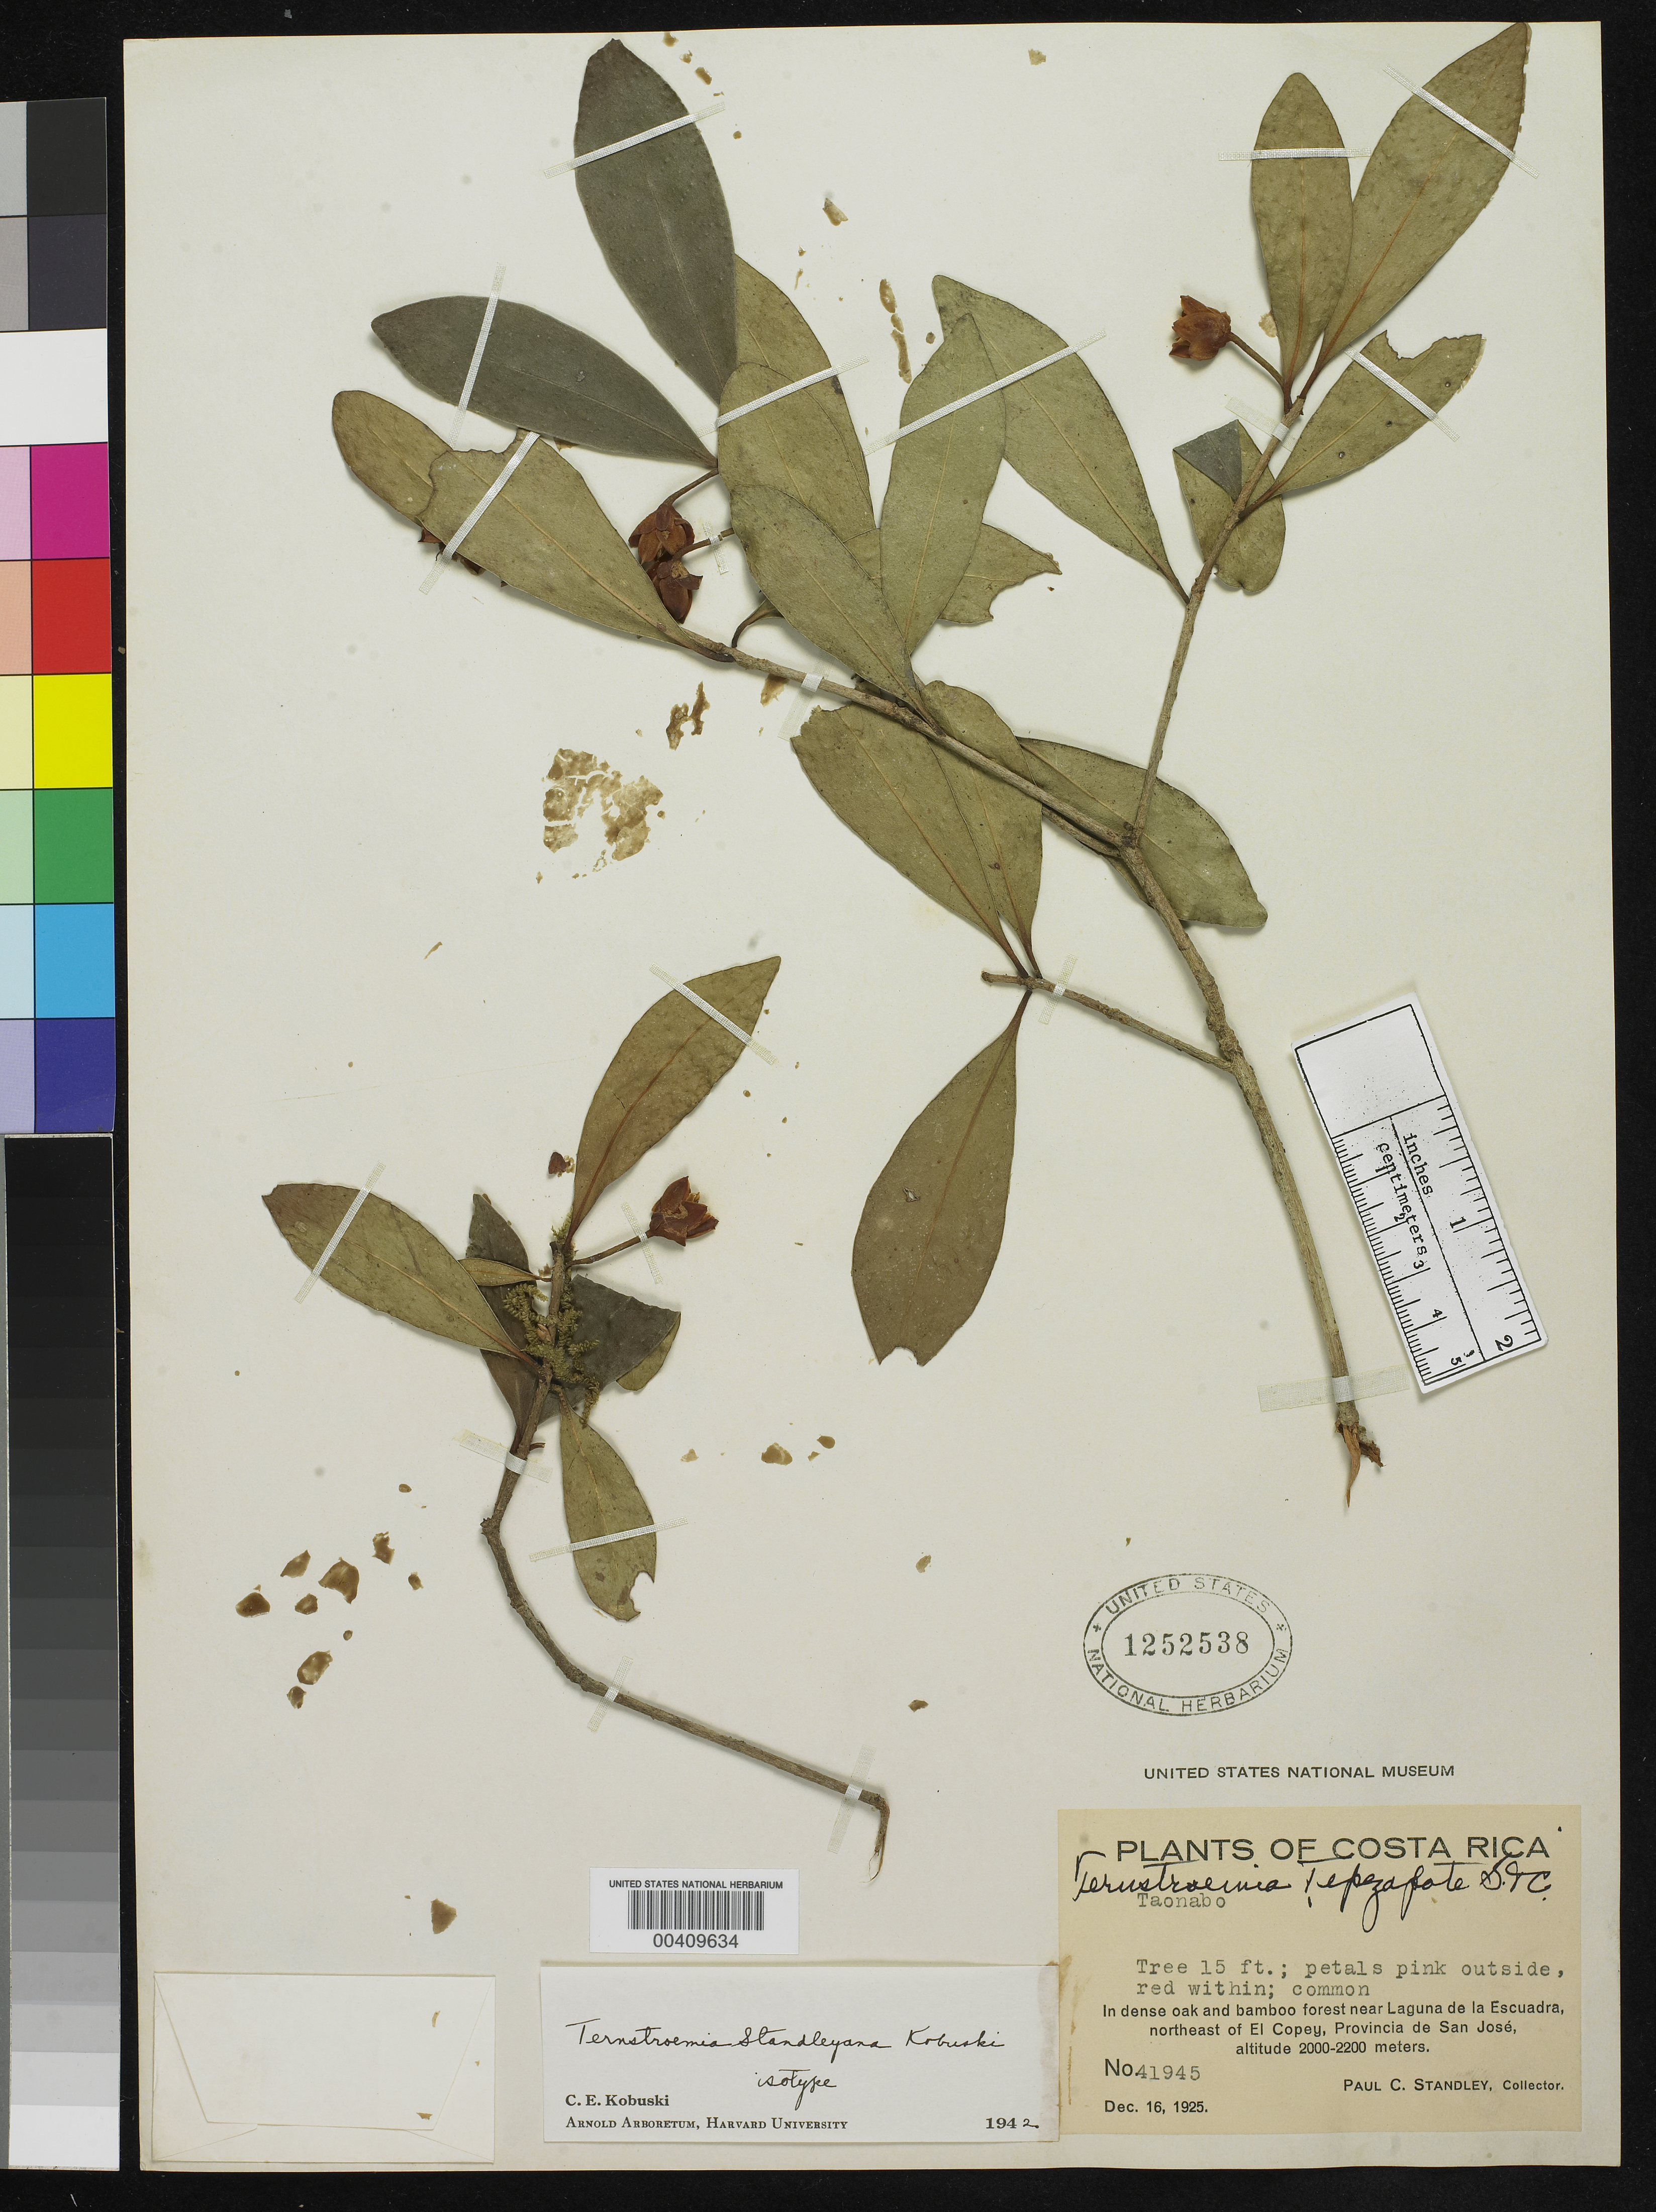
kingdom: Plantae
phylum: Tracheophyta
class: Magnoliopsida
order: Ericales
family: Pentaphylacaceae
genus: Ternstroemia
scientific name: Ternstroemia standleyana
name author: Kobuski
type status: Isotype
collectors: P. C. Standley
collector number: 41945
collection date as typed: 16 Dec 1925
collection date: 1925-12-16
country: Costa Rica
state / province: San José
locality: Laguna de La Escuadra, NE of El Copey.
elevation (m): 2000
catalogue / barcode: US 1252538